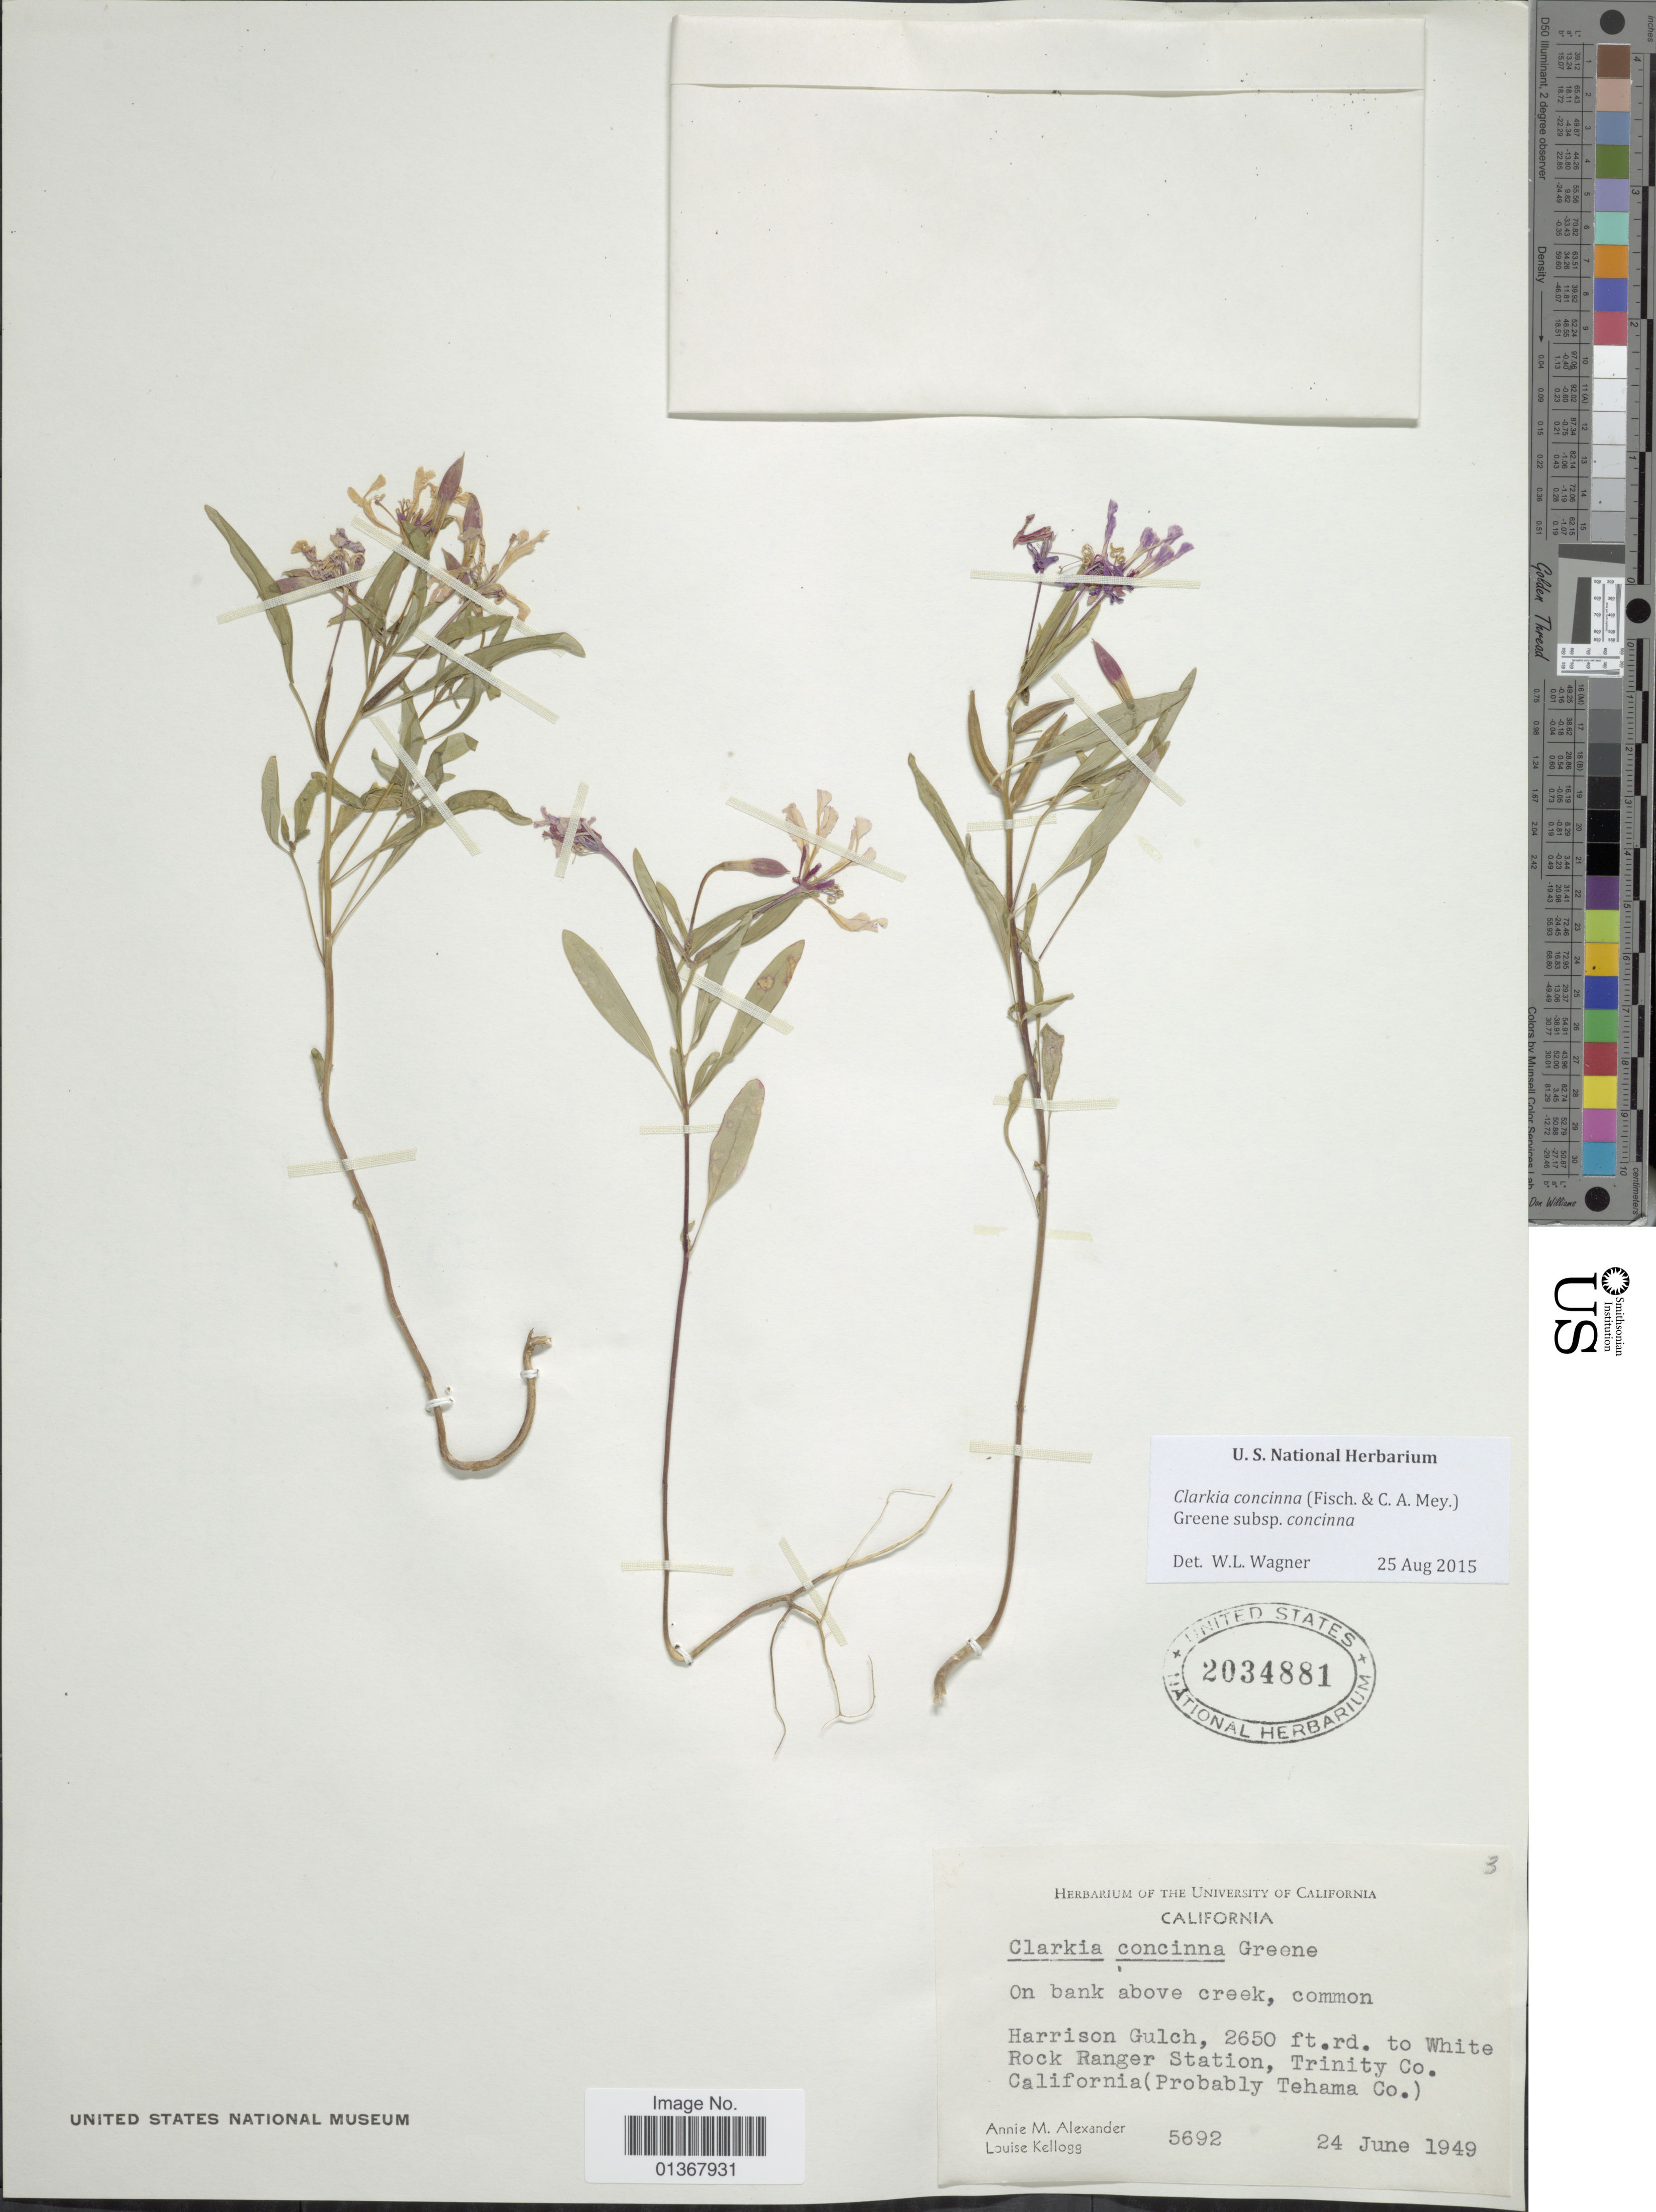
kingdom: Plantae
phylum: Tracheophyta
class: Magnoliopsida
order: Myrtales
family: Onagraceae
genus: Clarkia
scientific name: Clarkia concinna subsp. concinna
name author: (Fisch. & C.A. Mey.) Greene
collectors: A. M. Alexander & L. Kellogg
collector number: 5692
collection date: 1949-06-24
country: United States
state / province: California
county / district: Trinity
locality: Harrison Gulch, rd, to White Rock Ranger Station, Trinity Co. California (Probably Tehama Co)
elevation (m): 808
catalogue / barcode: US 2034881